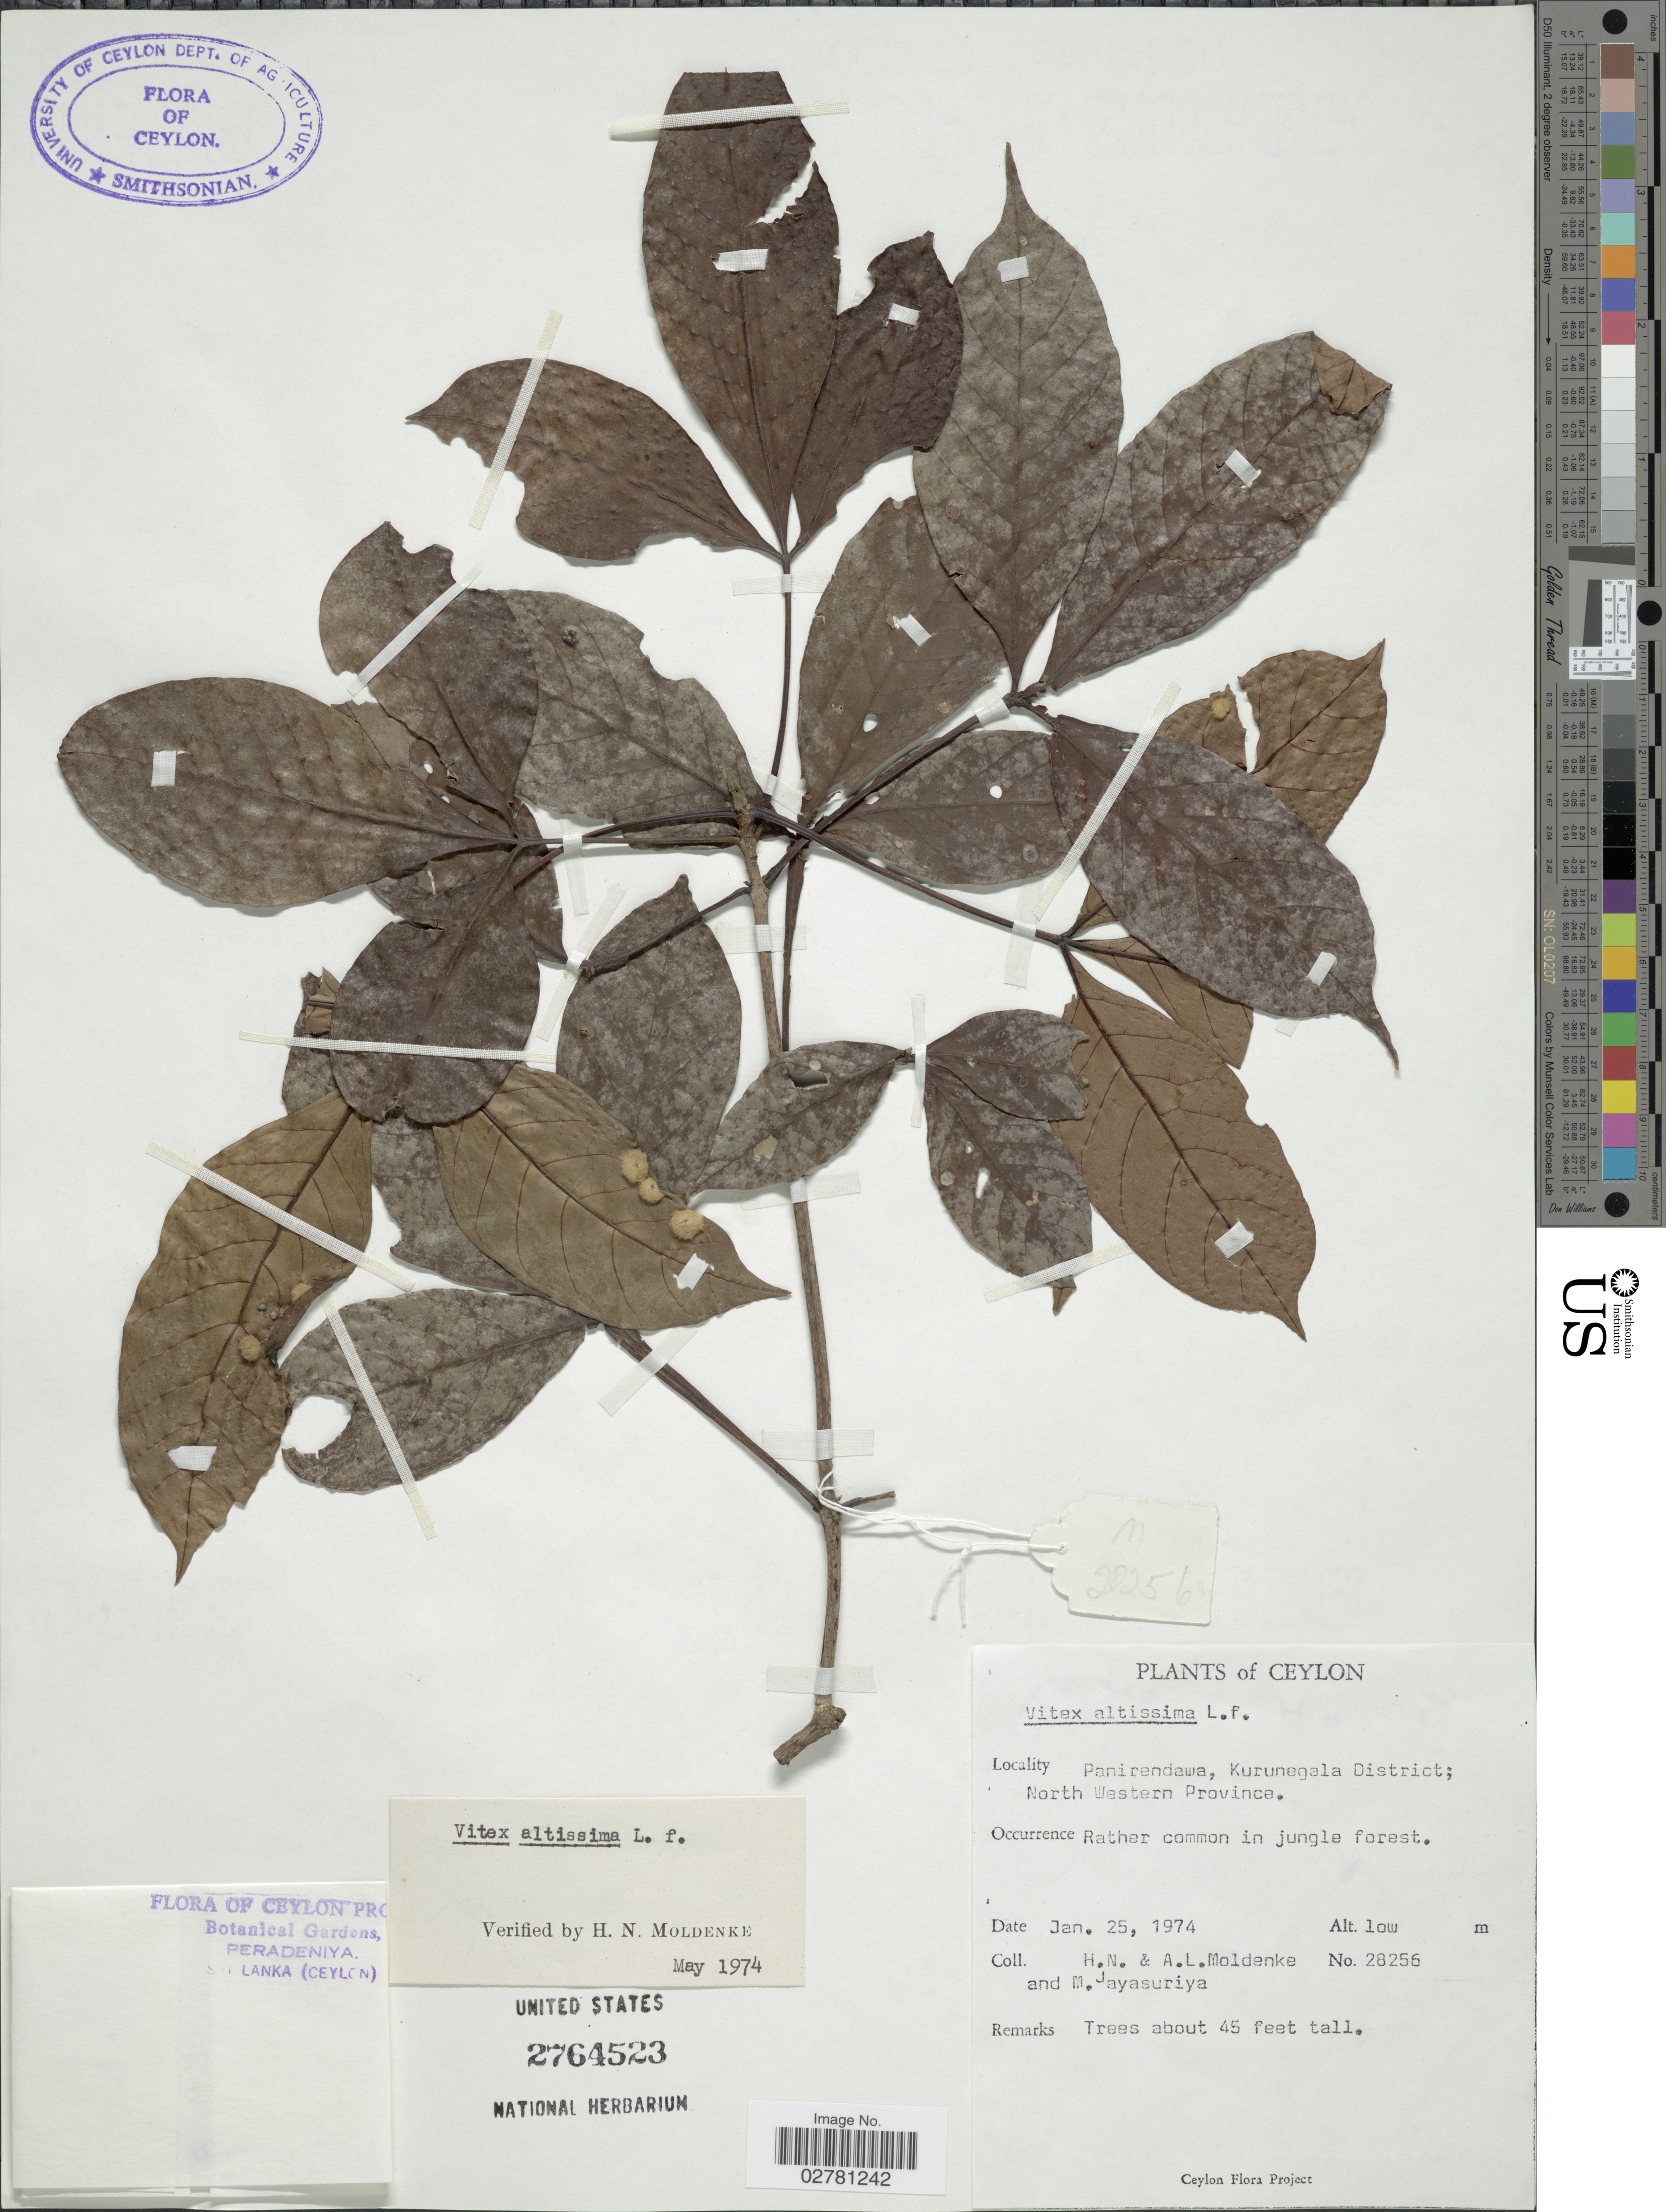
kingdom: Plantae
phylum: Tracheophyta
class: Magnoliopsida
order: Lamiales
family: Lamiaceae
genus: Vitex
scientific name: Vitex altissima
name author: L. f.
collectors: H. N. Moldenke, A. L. Moldenke & M. Jayasuriya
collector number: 28256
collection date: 1974-01-25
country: Sri Lanka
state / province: North Western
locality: Ceylon. Panirendawa, Kurunegala District.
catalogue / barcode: US 2764523